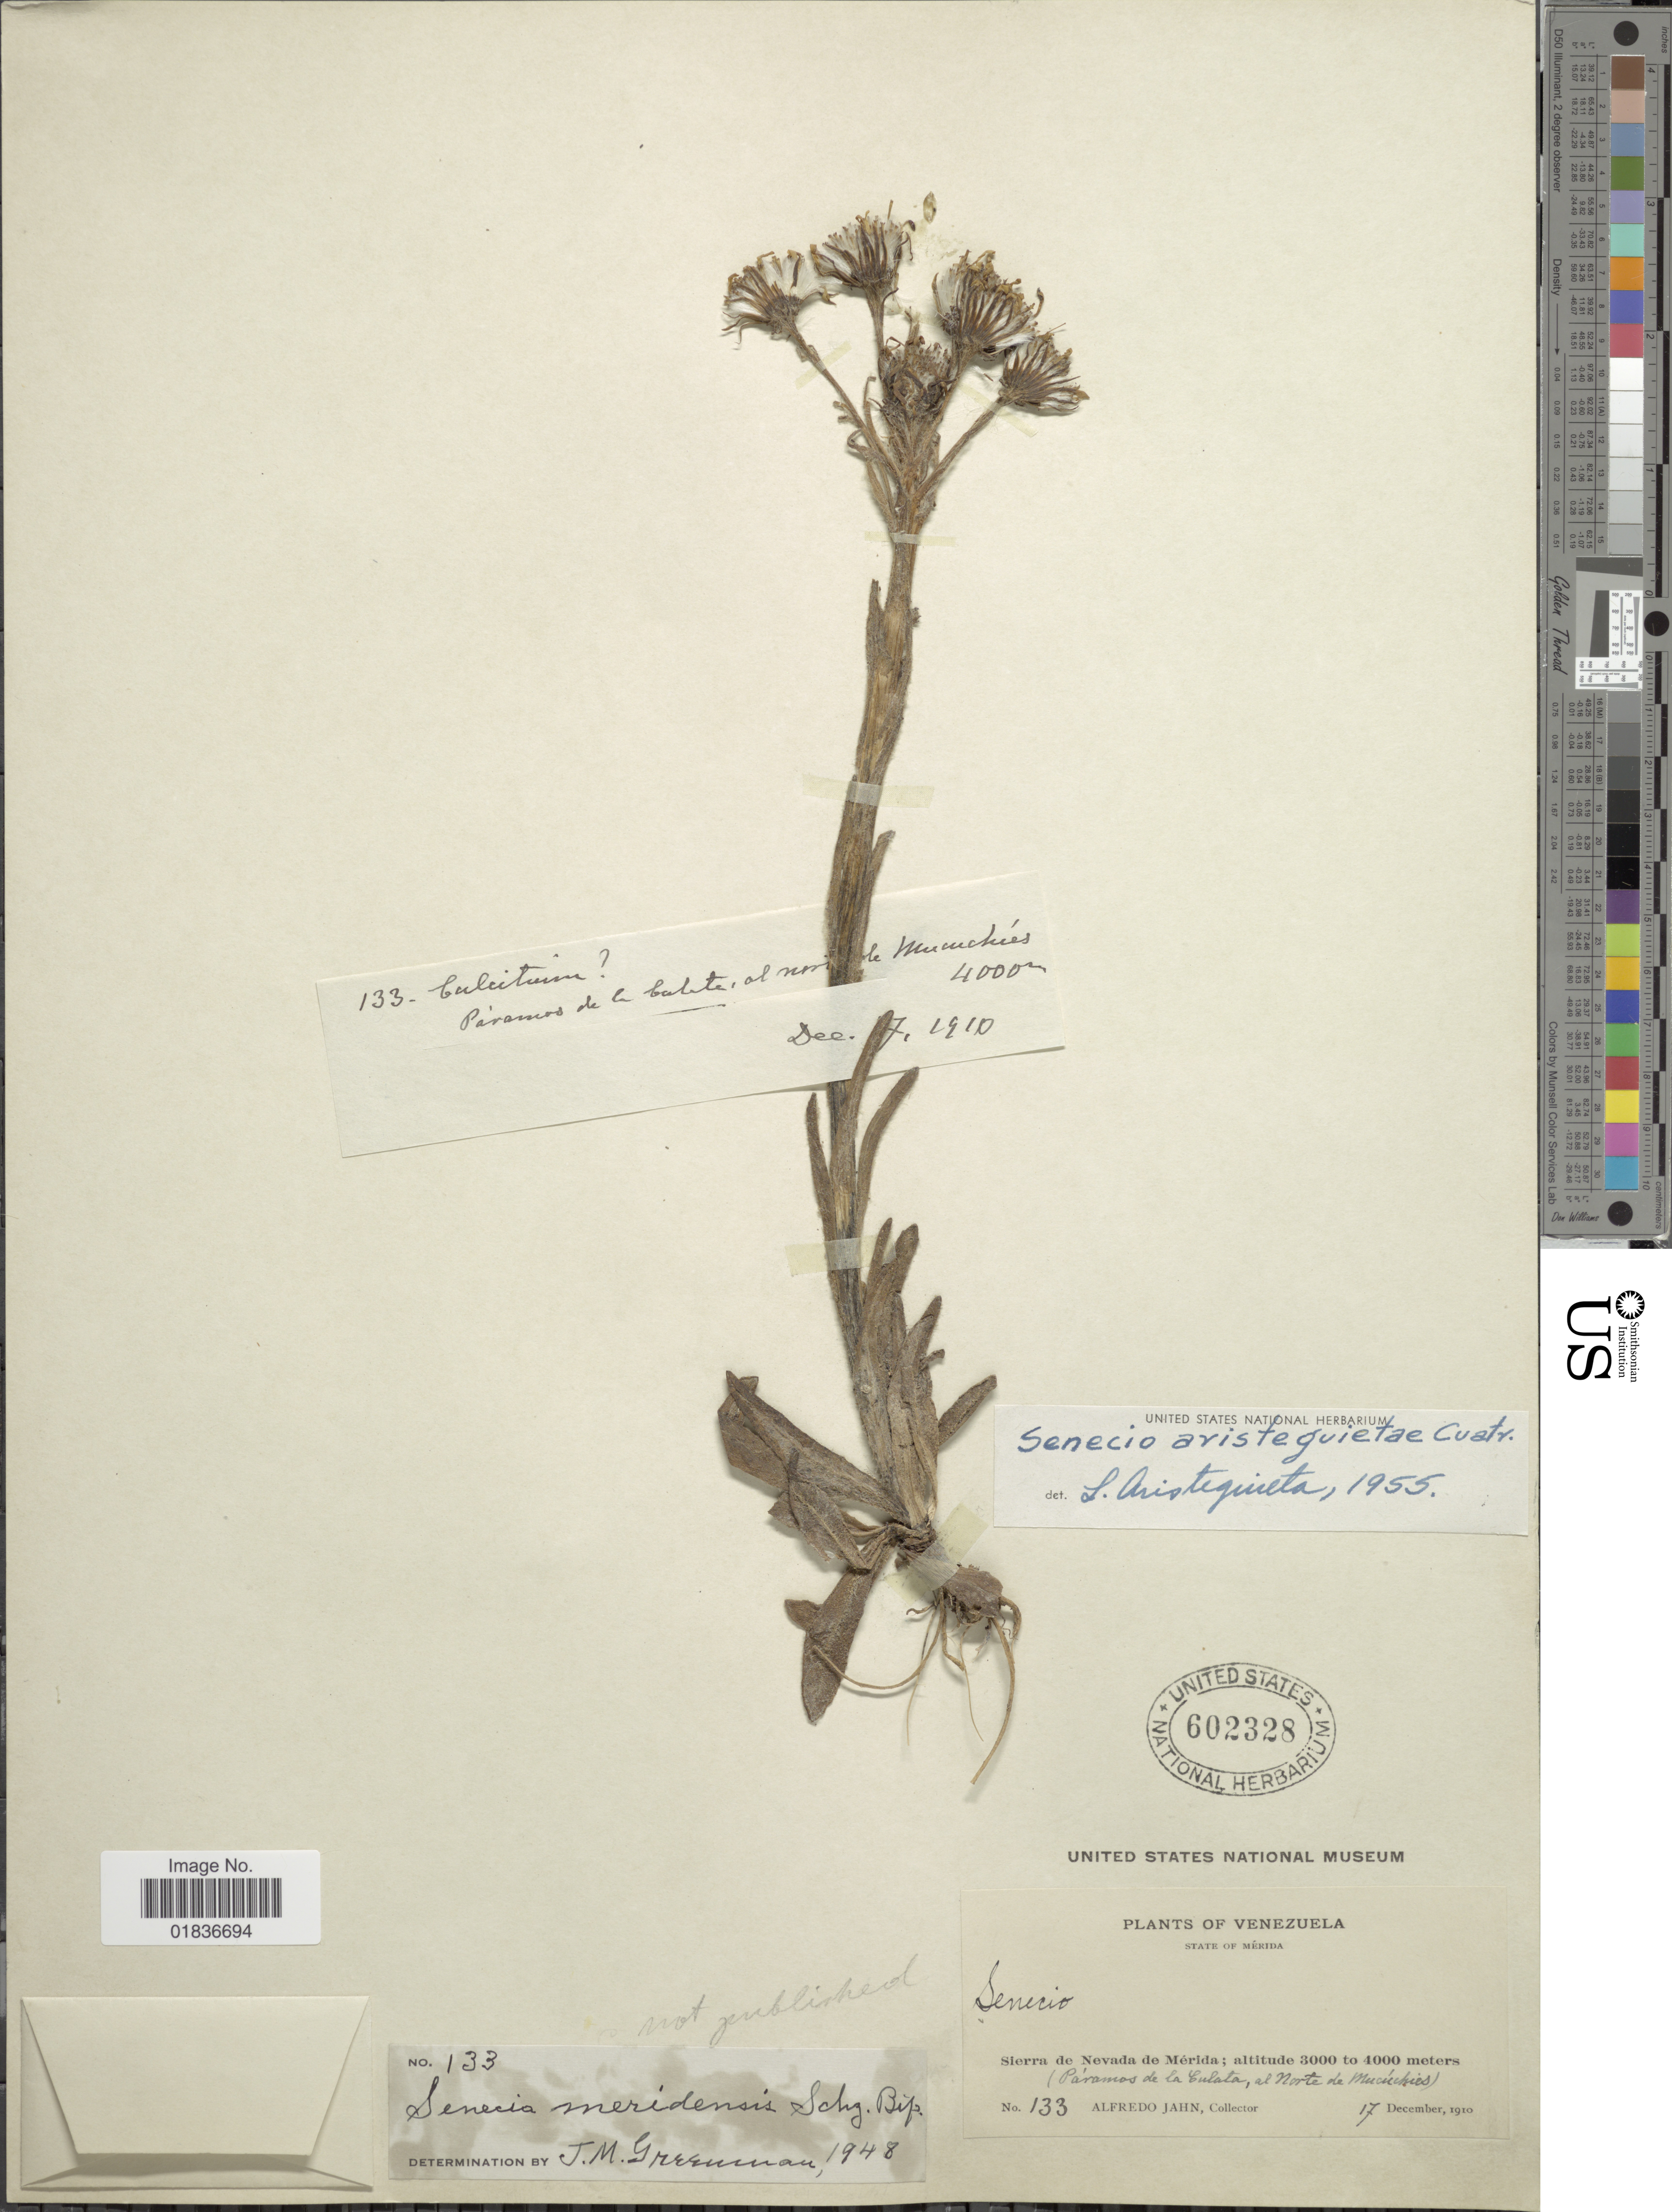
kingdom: Plantae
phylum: Tracheophyta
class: Magnoliopsida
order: Asterales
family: Asteraceae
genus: Senecio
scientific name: Senecio aristeguietae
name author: Cuatrec.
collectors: A. Jahn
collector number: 133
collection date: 1910-12-17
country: Venezuela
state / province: Mérida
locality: State of Merida. Sierra de Nevada de Merida. 9Paramos de la Culata, al Norte de Mucuchus0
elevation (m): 3000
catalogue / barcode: US 602328